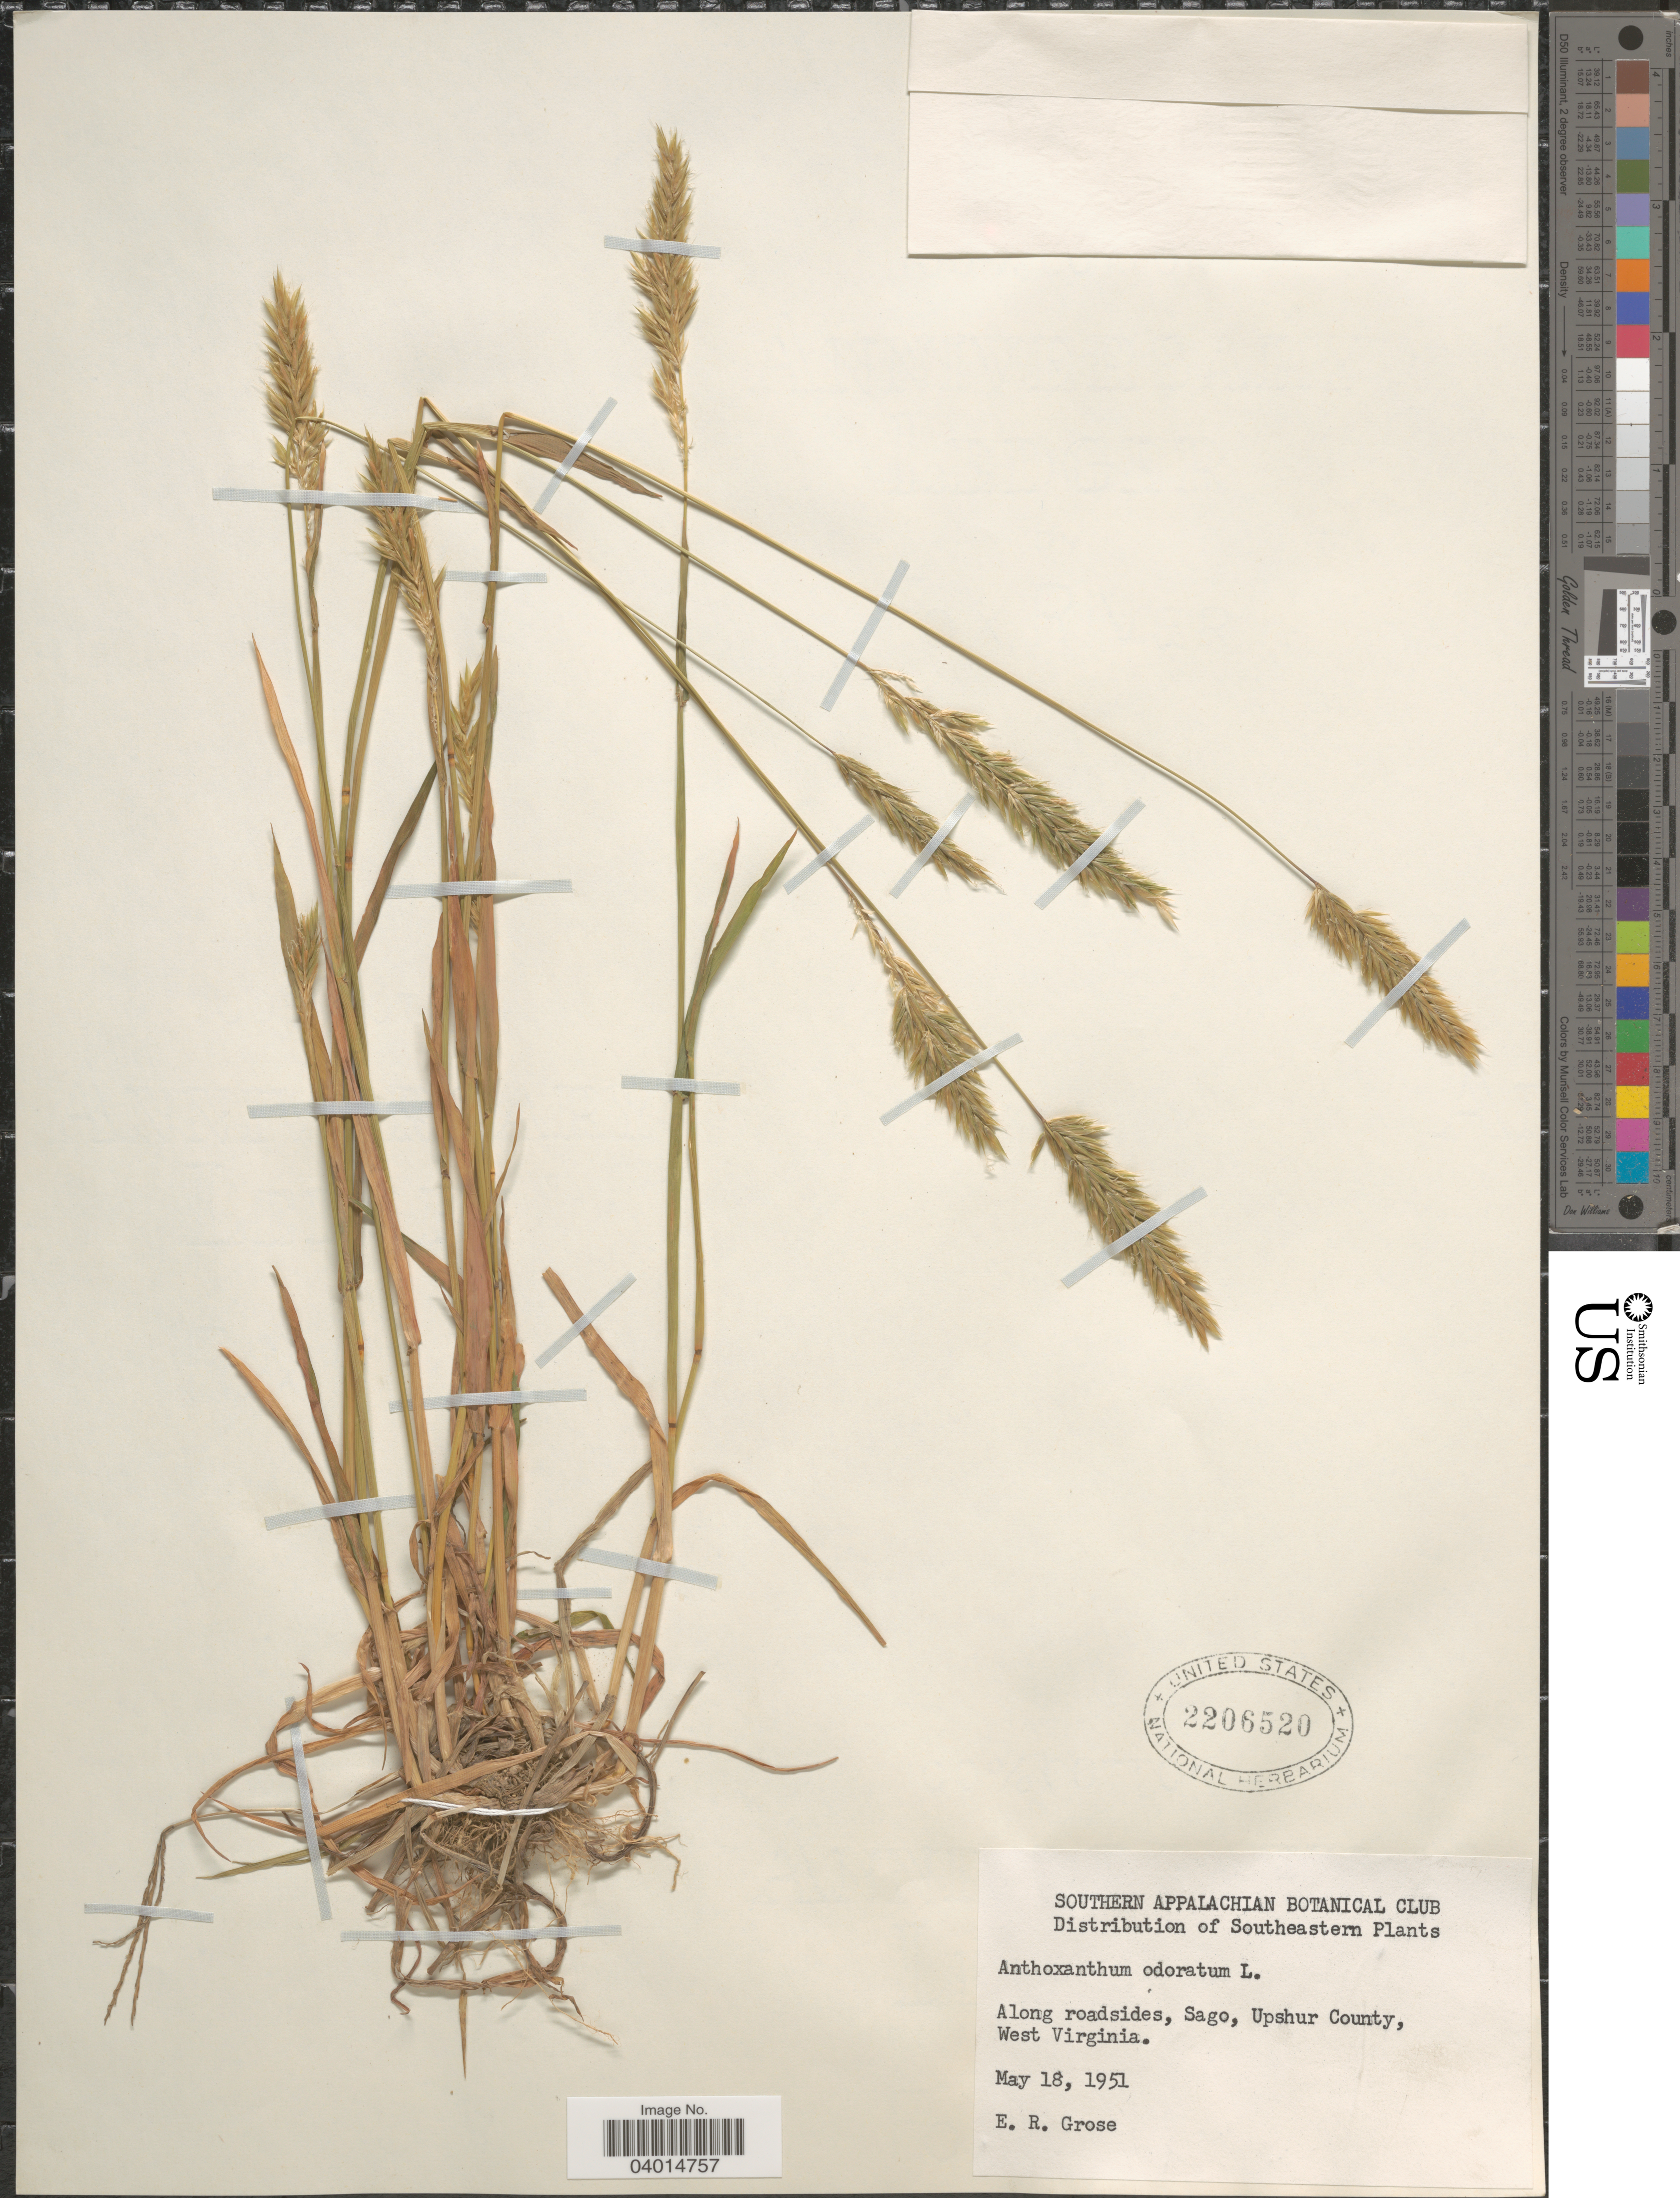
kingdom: Plantae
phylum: Tracheophyta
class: Liliopsida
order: Poales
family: Poaceae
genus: Anthoxanthum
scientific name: Anthoxanthum odoratum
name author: L.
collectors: E. Grose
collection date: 1951-05-18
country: United States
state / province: West Virginia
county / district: Upshur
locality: Along roadsides, Sago,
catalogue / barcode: US 2206520